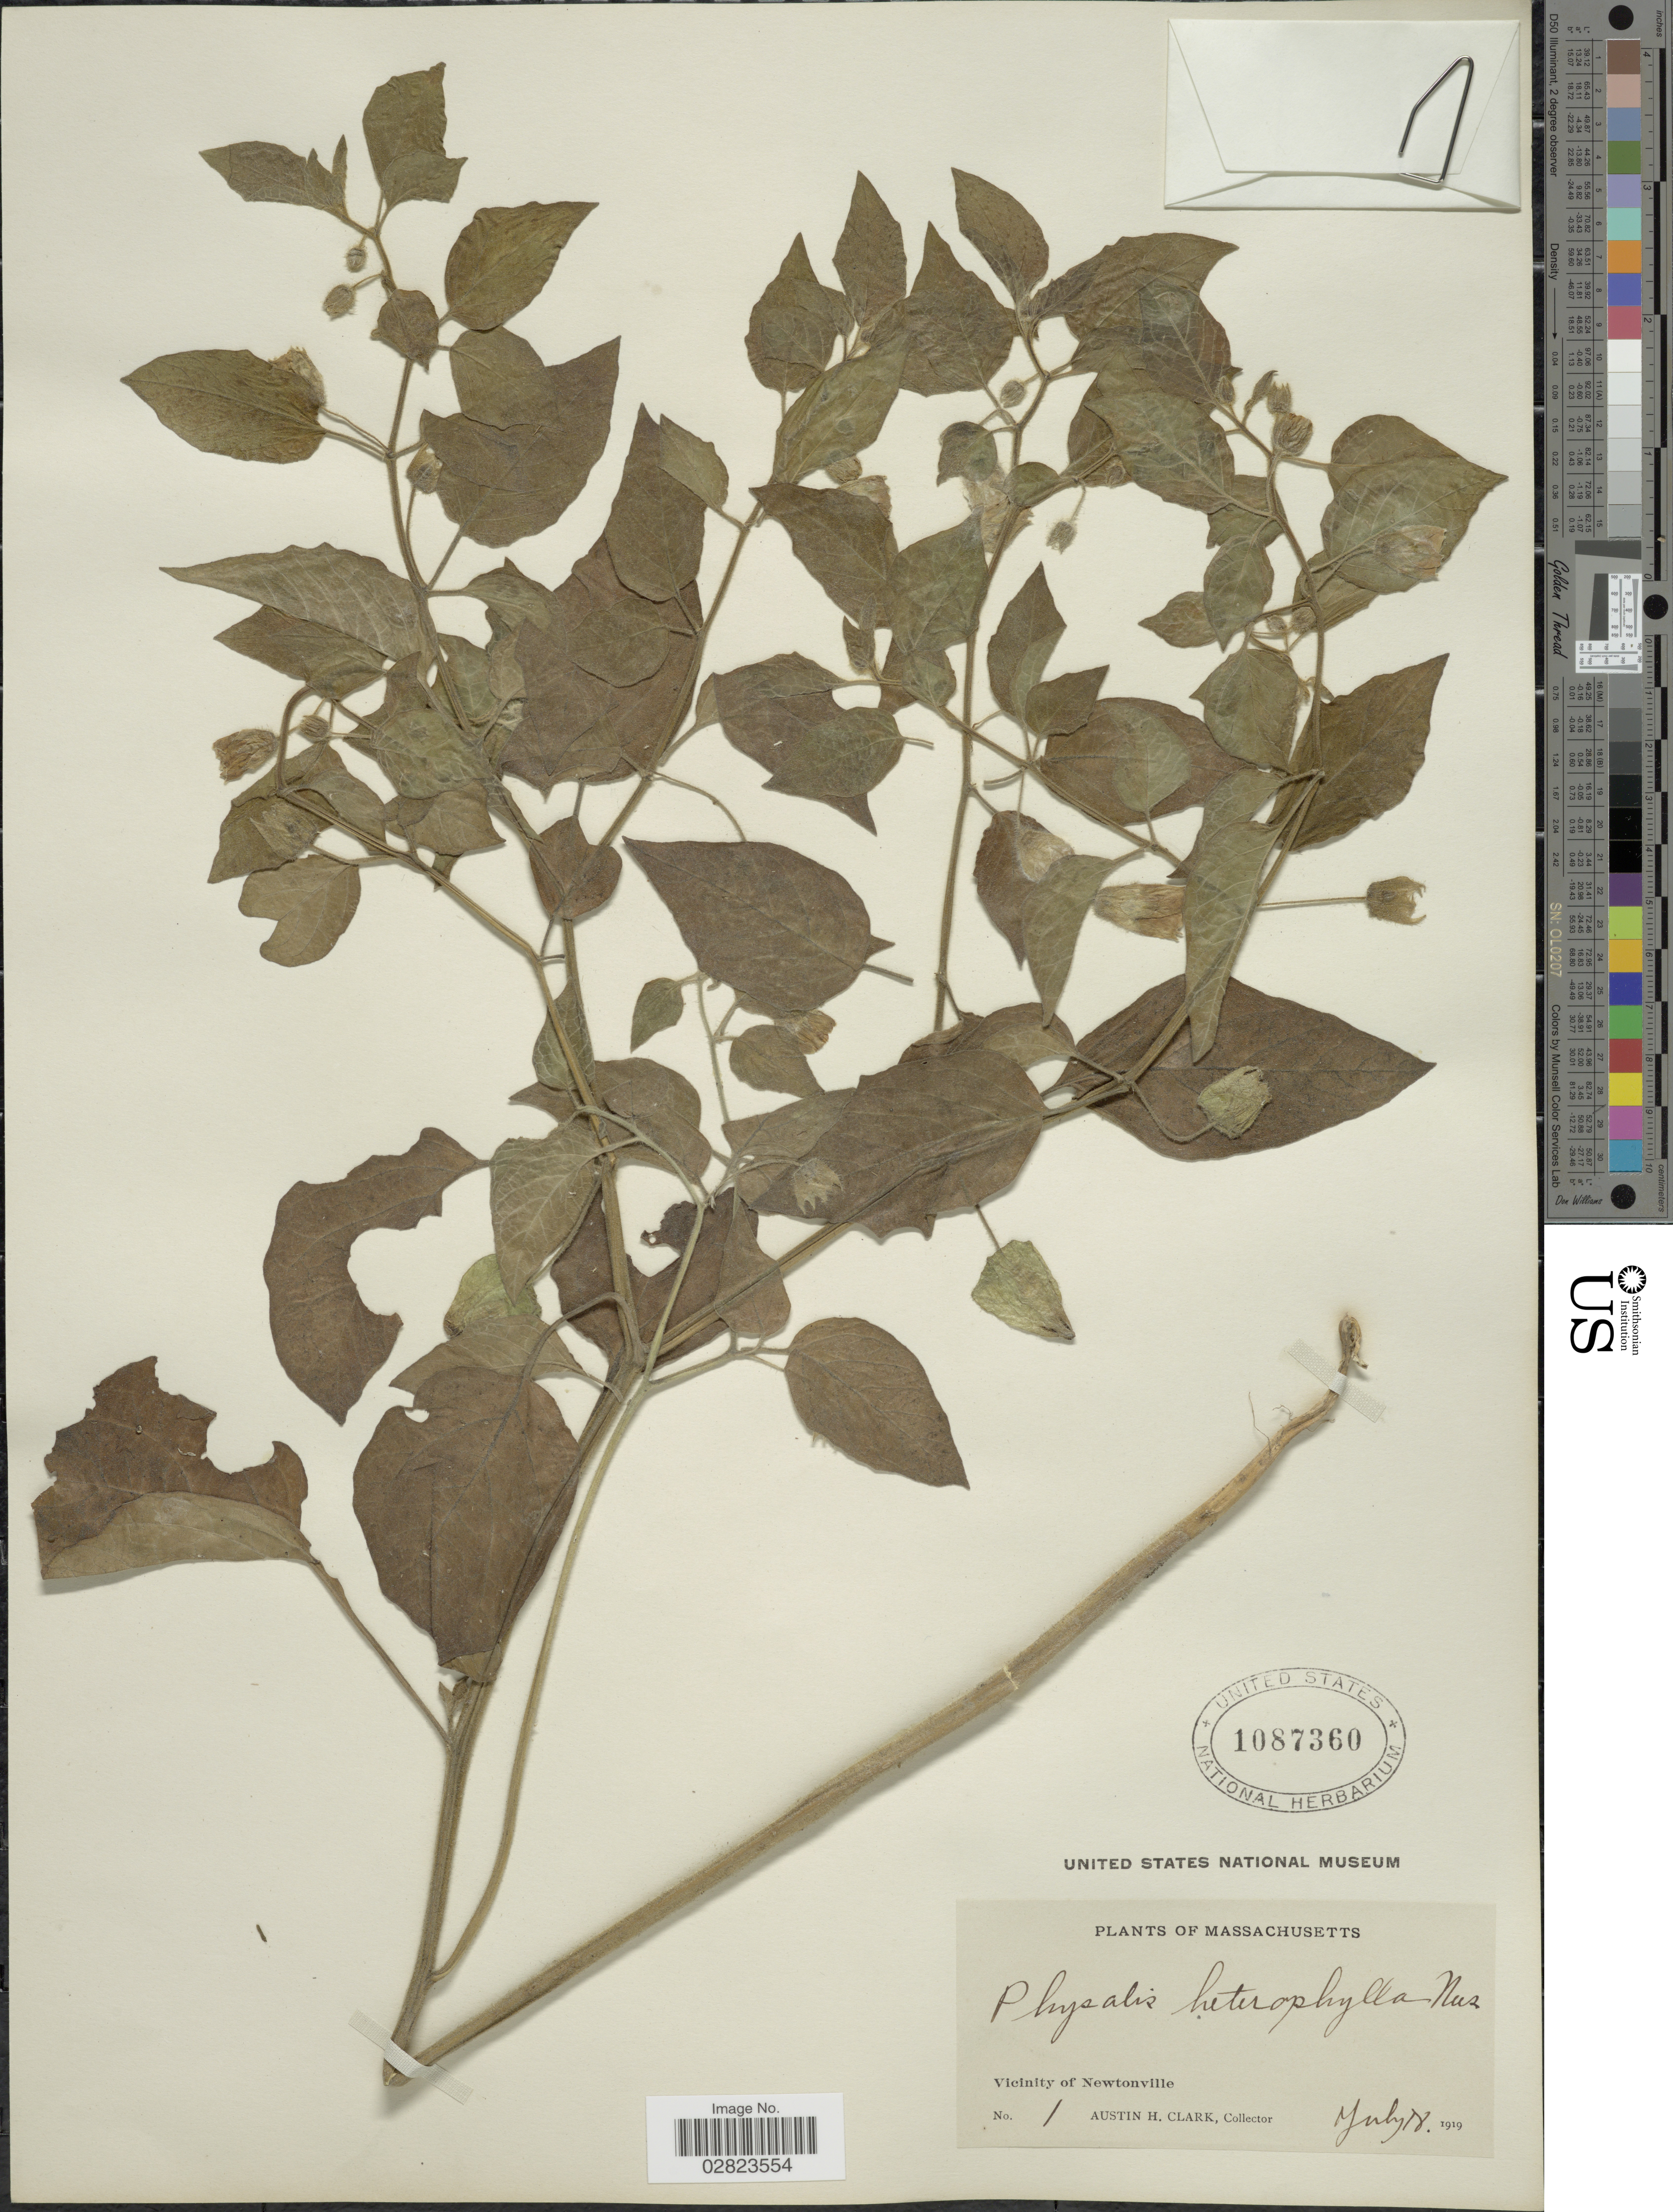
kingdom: Plantae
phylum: Tracheophyta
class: Magnoliopsida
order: Solanales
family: Solanaceae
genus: Physalis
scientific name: Physalis heterophylla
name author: Nees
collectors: A. H. Clark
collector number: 1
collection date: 1919-07-18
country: United States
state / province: Massachusetts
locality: Vicinity of Newtonville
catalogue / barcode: US 1087360